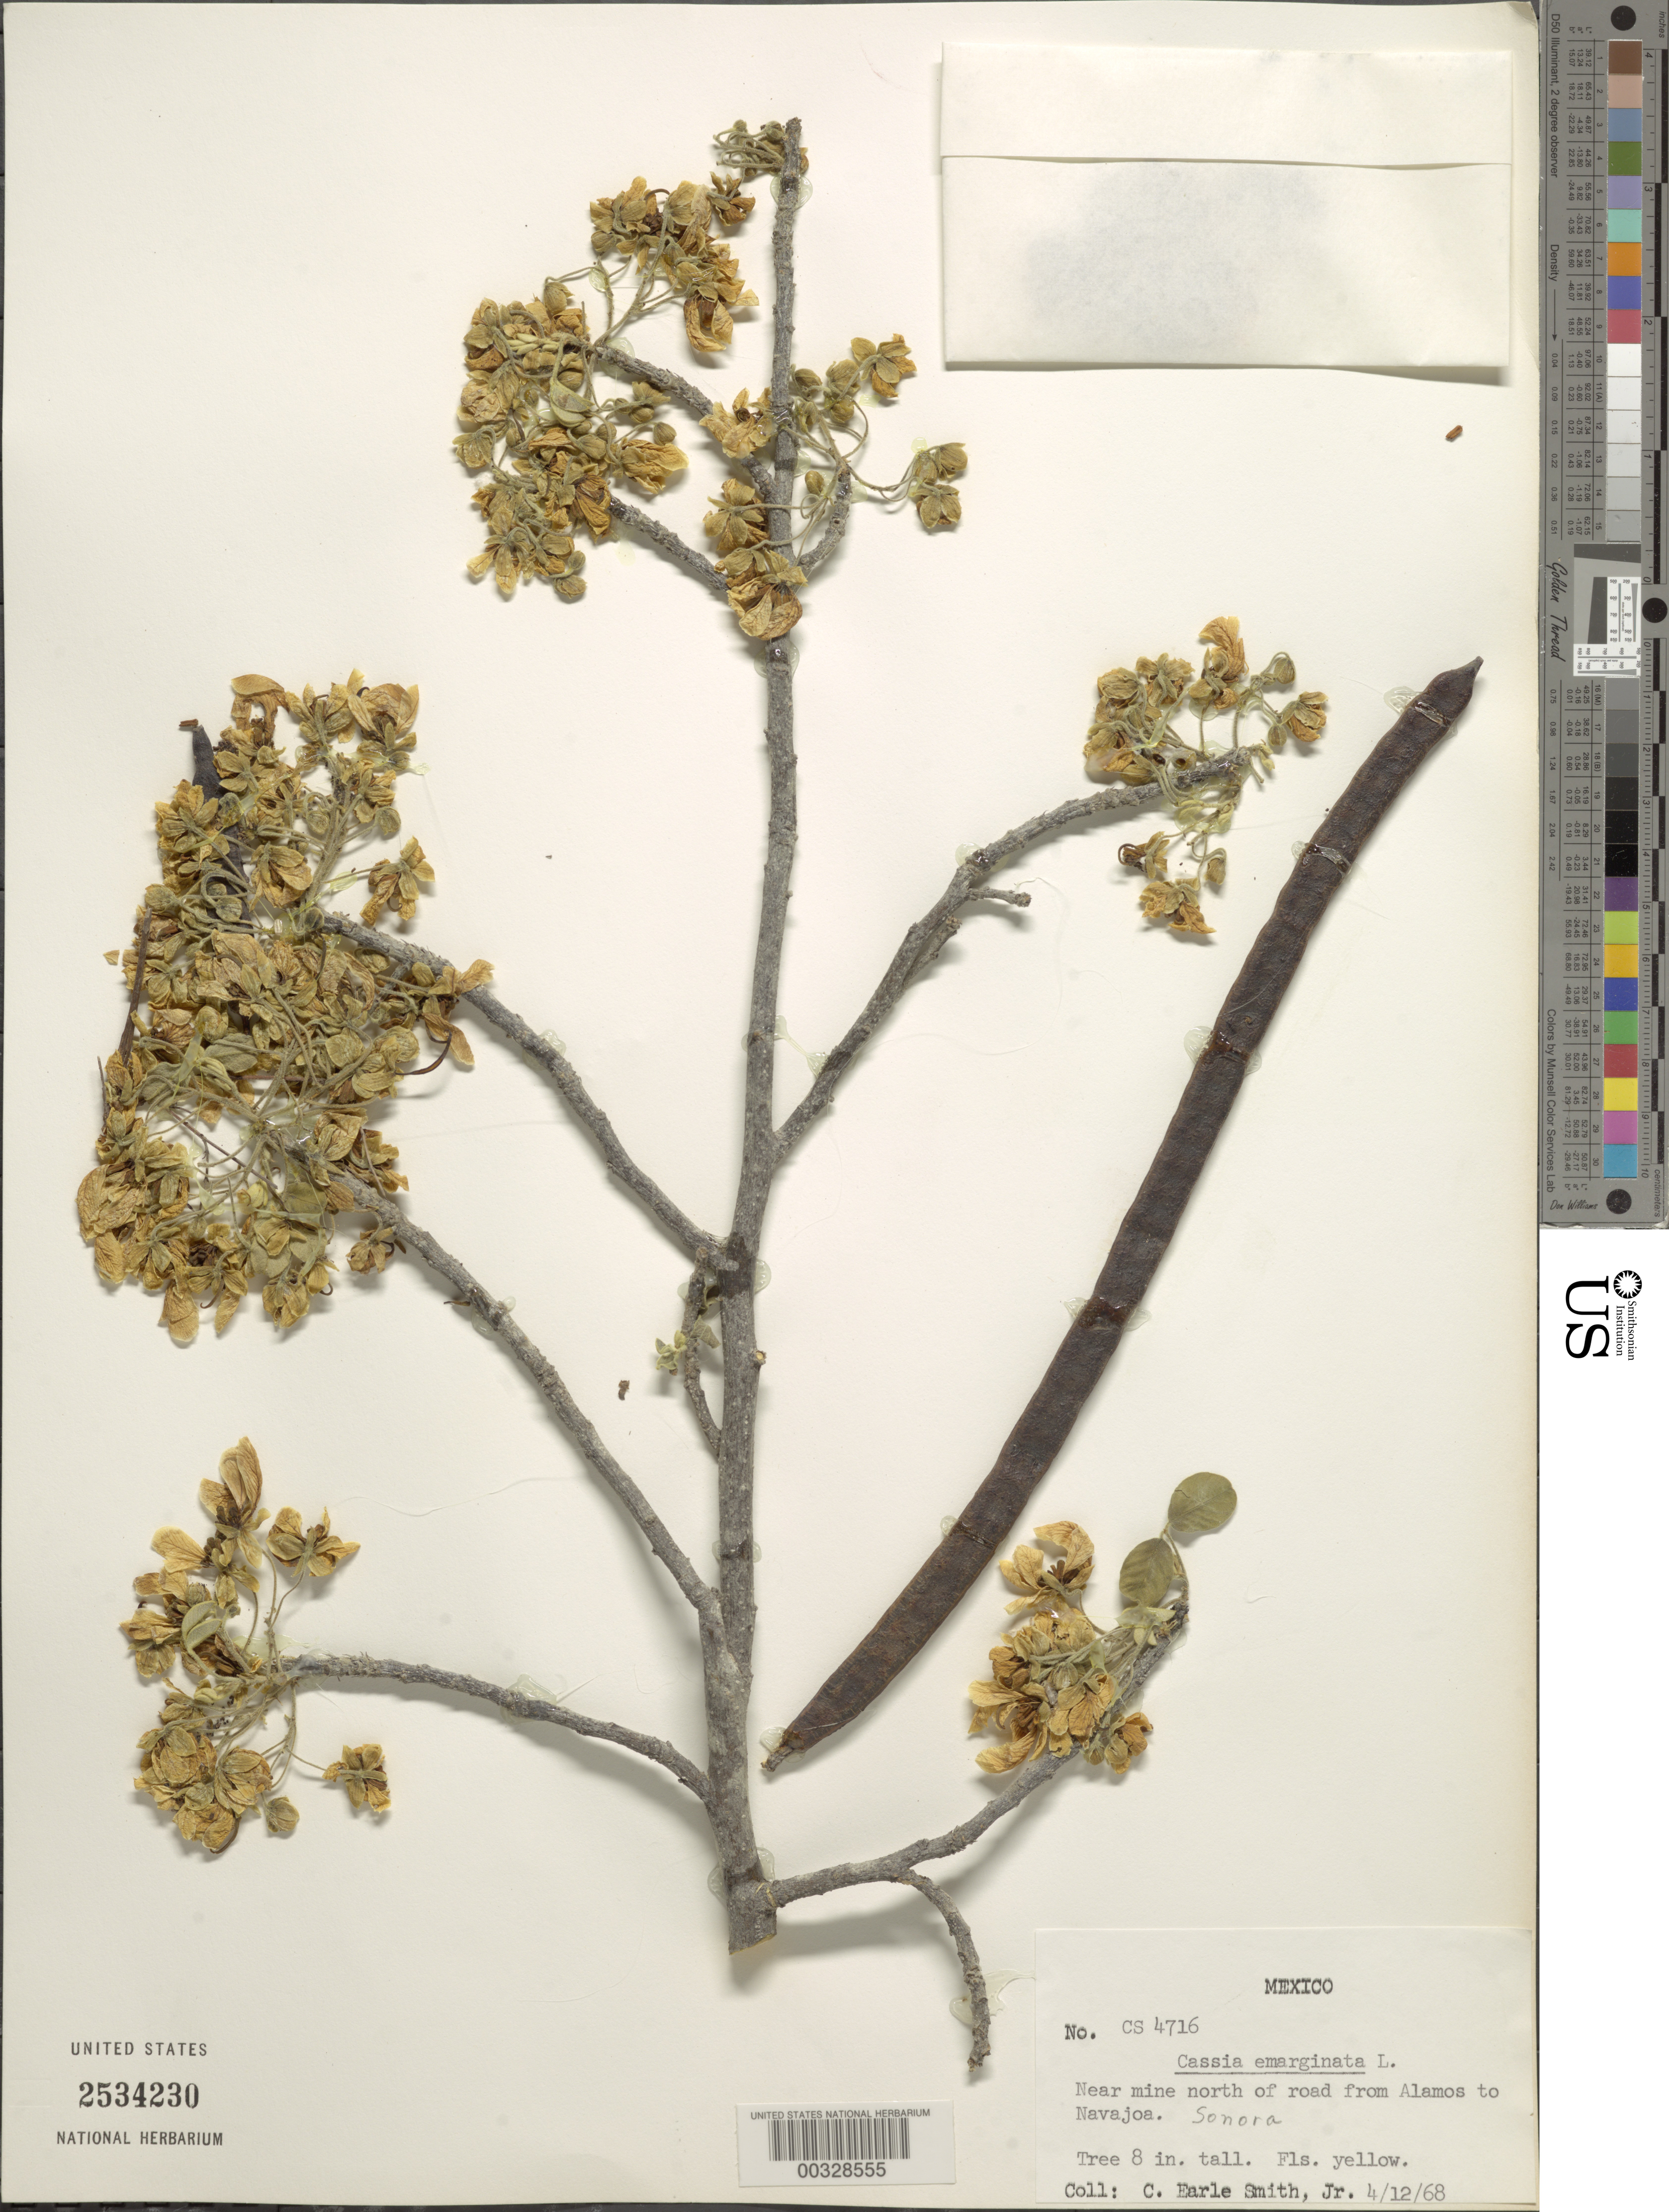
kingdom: Plantae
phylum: Tracheophyta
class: Magnoliopsida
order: Fabales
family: Fabaceae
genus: Senna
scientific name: Senna emarginata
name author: L.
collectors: C. E. Smith Jr.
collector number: Cs 4716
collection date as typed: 12 Apr 1968 or 05 Dec 1968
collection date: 1968-04-12 or 1968-12-05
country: Mexico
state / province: Sonora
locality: Near mine n or road from Alamos to navajoa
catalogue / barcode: US 2534230